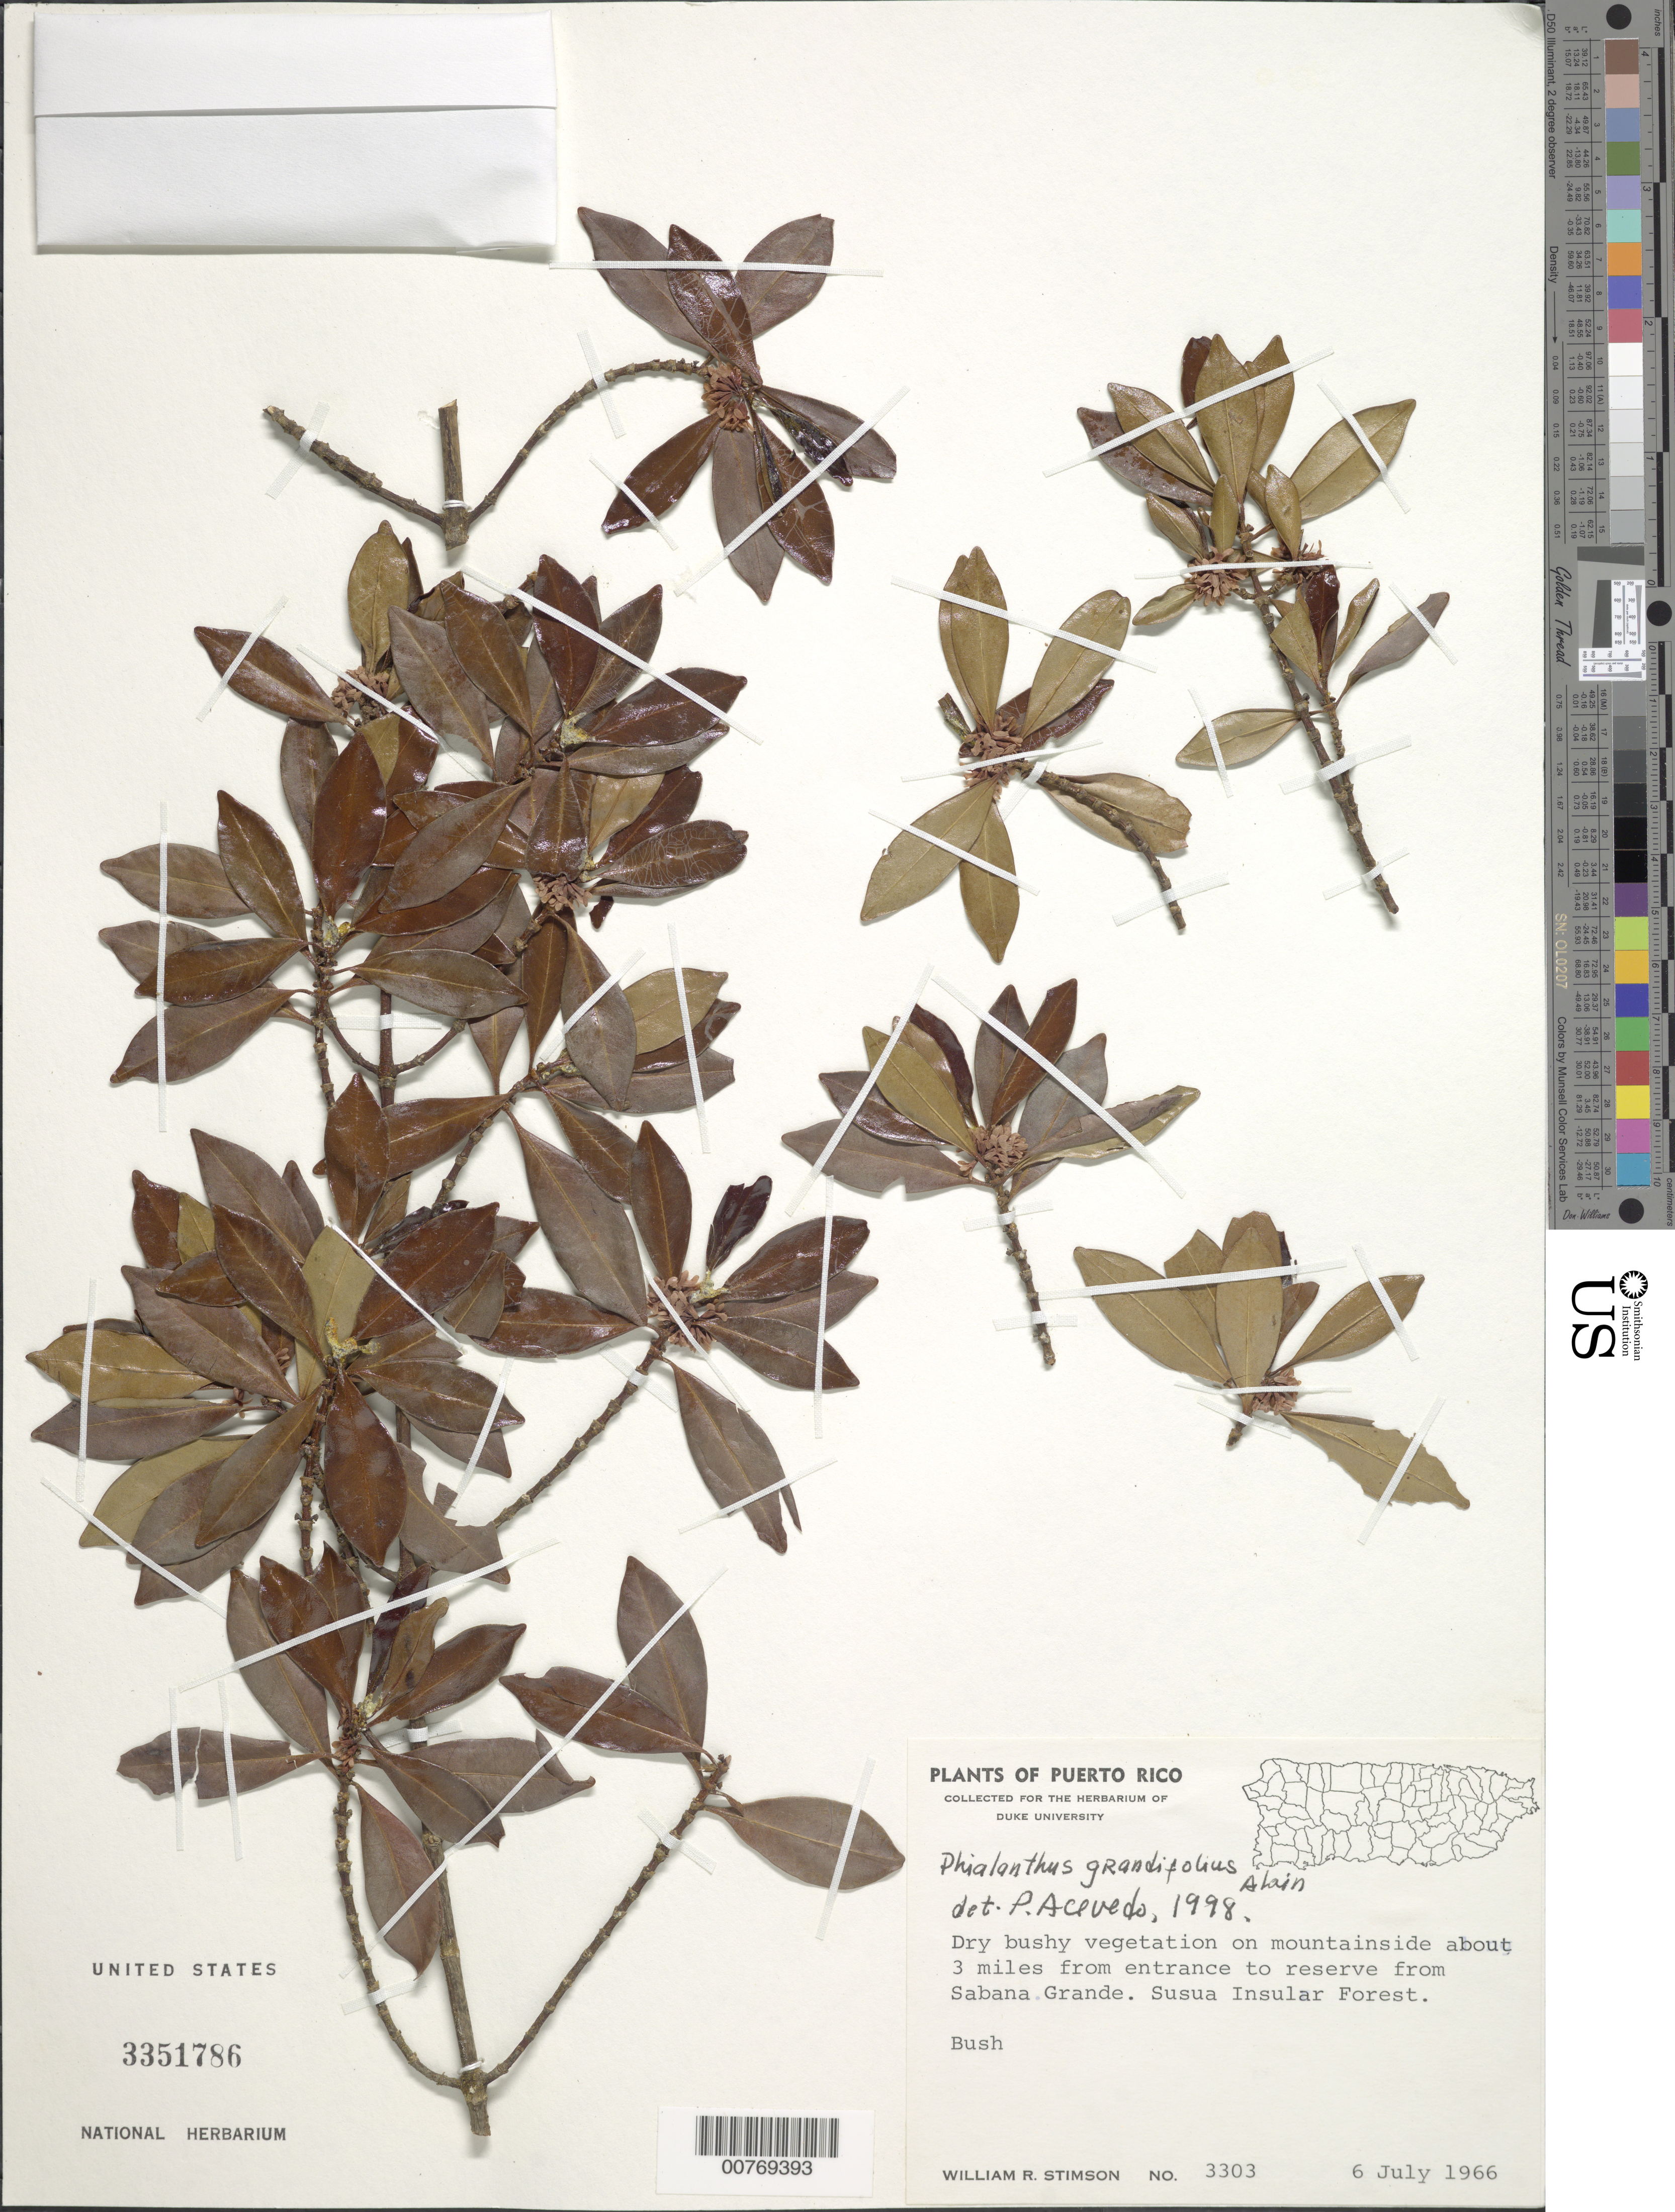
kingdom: Plantae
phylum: Tracheophyta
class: Magnoliopsida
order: Gentianales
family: Rubiaceae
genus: Phialanthus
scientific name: Phialanthus grandifolius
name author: Alain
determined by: Acevedo-Rodríguez, P., (BOT), Smithsonian Institution - National Museum of Natural History (UNITED STATES)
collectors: W. R. Stimson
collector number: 3303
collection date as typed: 06 Jul 1966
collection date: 1966-07-06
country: Puerto Rico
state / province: Sabana Grande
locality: Mountainside about 3 mi from entrance to reserve from Sabana Grande; Susua Insular Forest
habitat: Dry bushy vegetation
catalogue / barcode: US 3351786